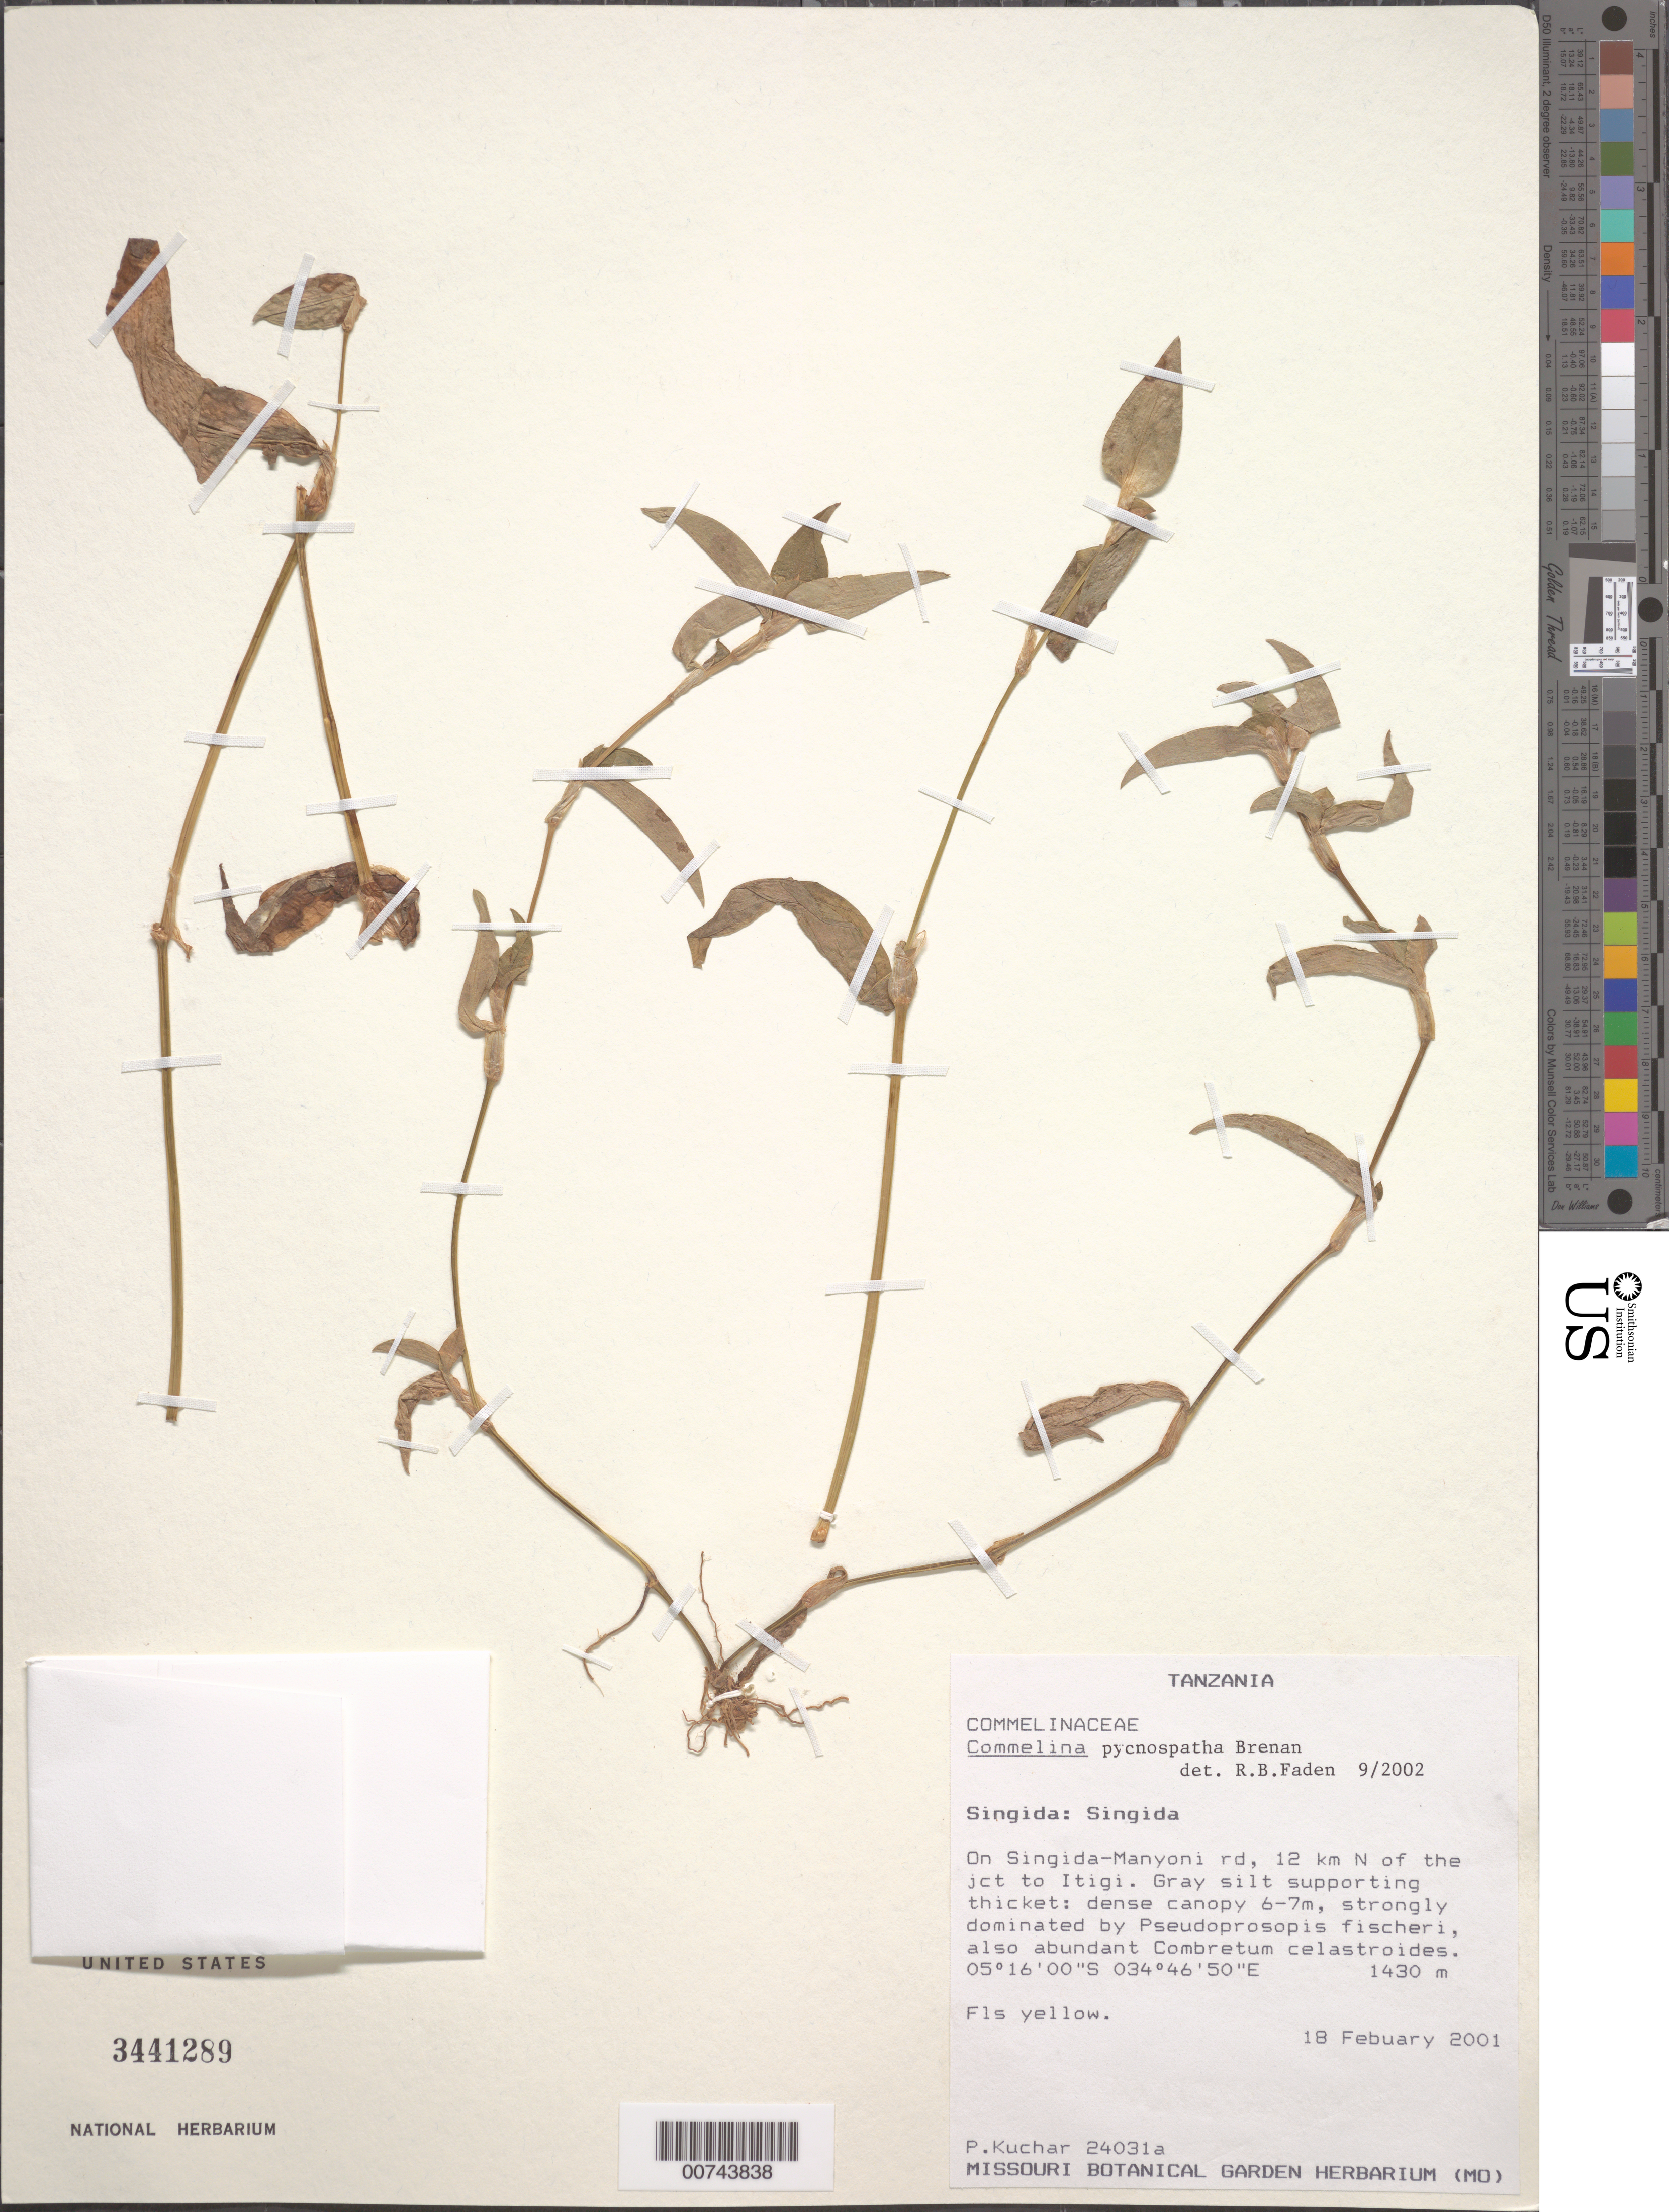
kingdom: Plantae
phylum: Tracheophyta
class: Liliopsida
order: Commelinales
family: Commelinaceae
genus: Commelina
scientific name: Commelina pycnospatha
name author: Brenan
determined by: Faden, Robert B., (US), Smithsonian Institution - National Museum of Natural History (UNITED STATES)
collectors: P. Kuchar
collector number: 24031a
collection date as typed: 18 Feb 2001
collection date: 2001-02-18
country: Tanzania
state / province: Singida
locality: Singida-Manyoni Rd., N of the jct to Itigi.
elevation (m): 1430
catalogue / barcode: US 3441289